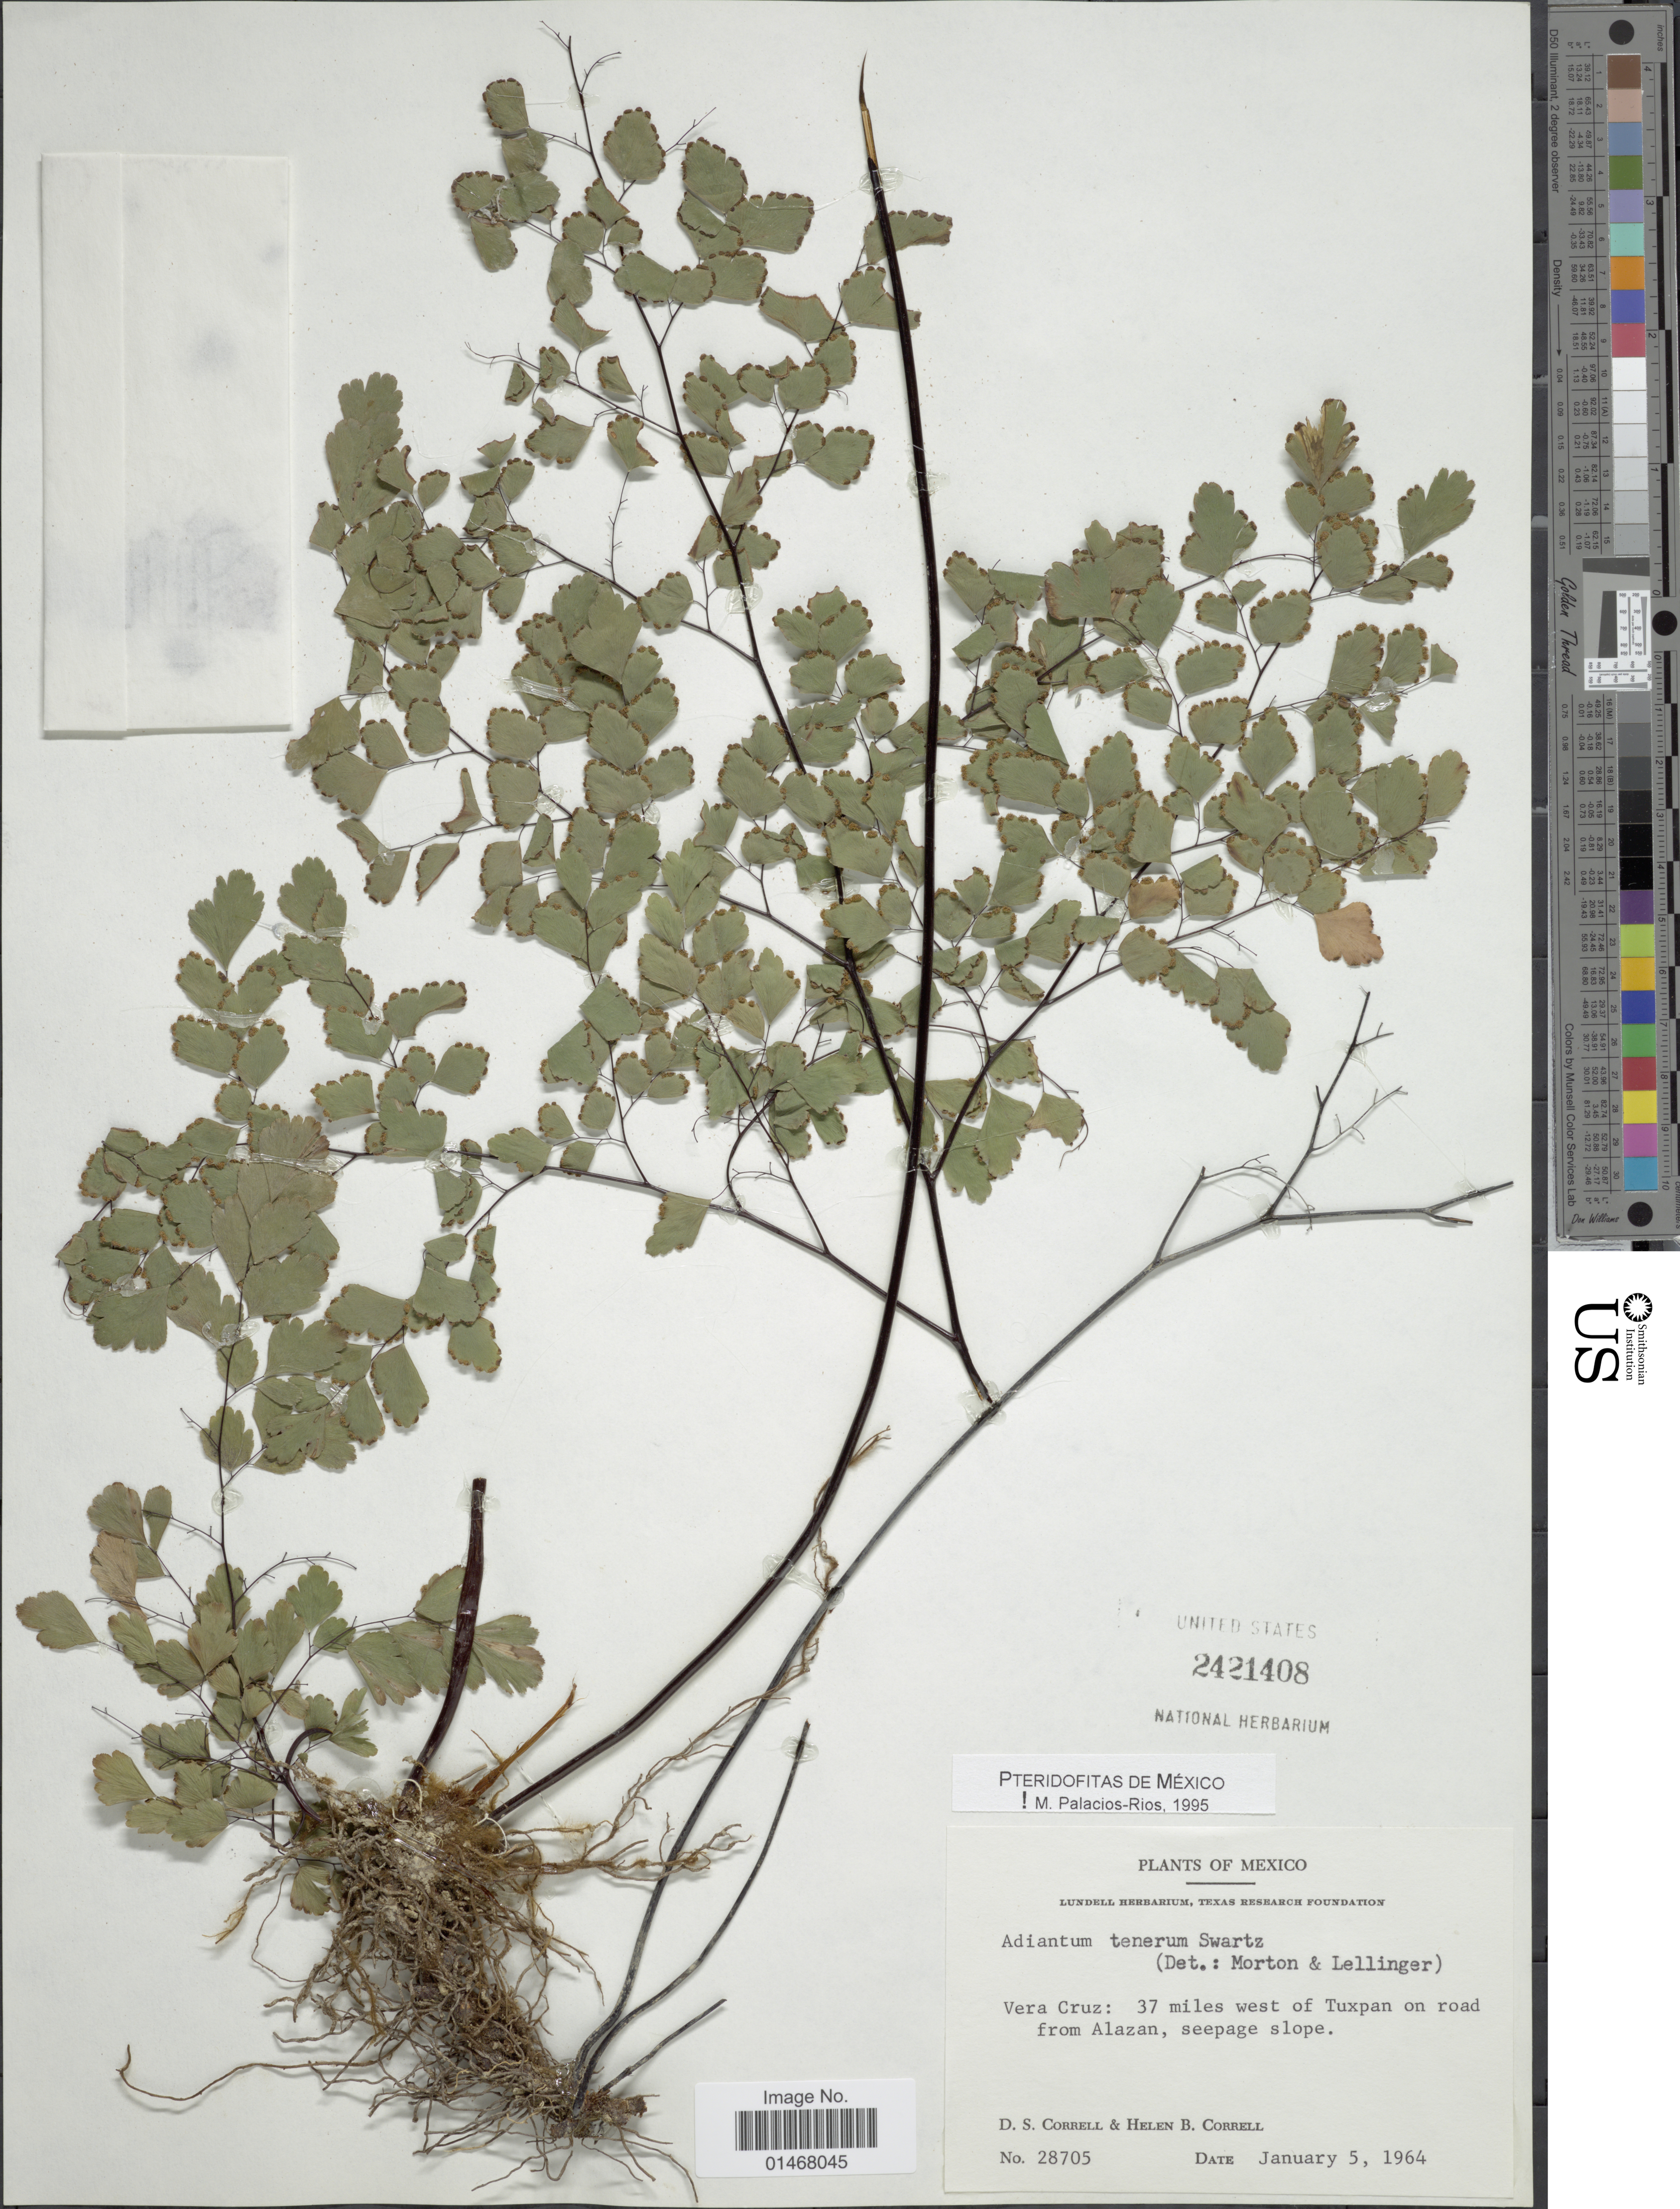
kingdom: Plantae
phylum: Tracheophyta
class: Polypodiopsida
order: Polypodiales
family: Pteridaceae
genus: Adiantum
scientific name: Adiantum tenerum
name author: Sw.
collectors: D. S. Correll & H. Correll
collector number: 28705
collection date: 1964-01-05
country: Mexico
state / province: Veracruz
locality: Vera Cruz: 37 miles west of Tuxpan on road from Alazan, seepage slope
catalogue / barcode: US 2421408